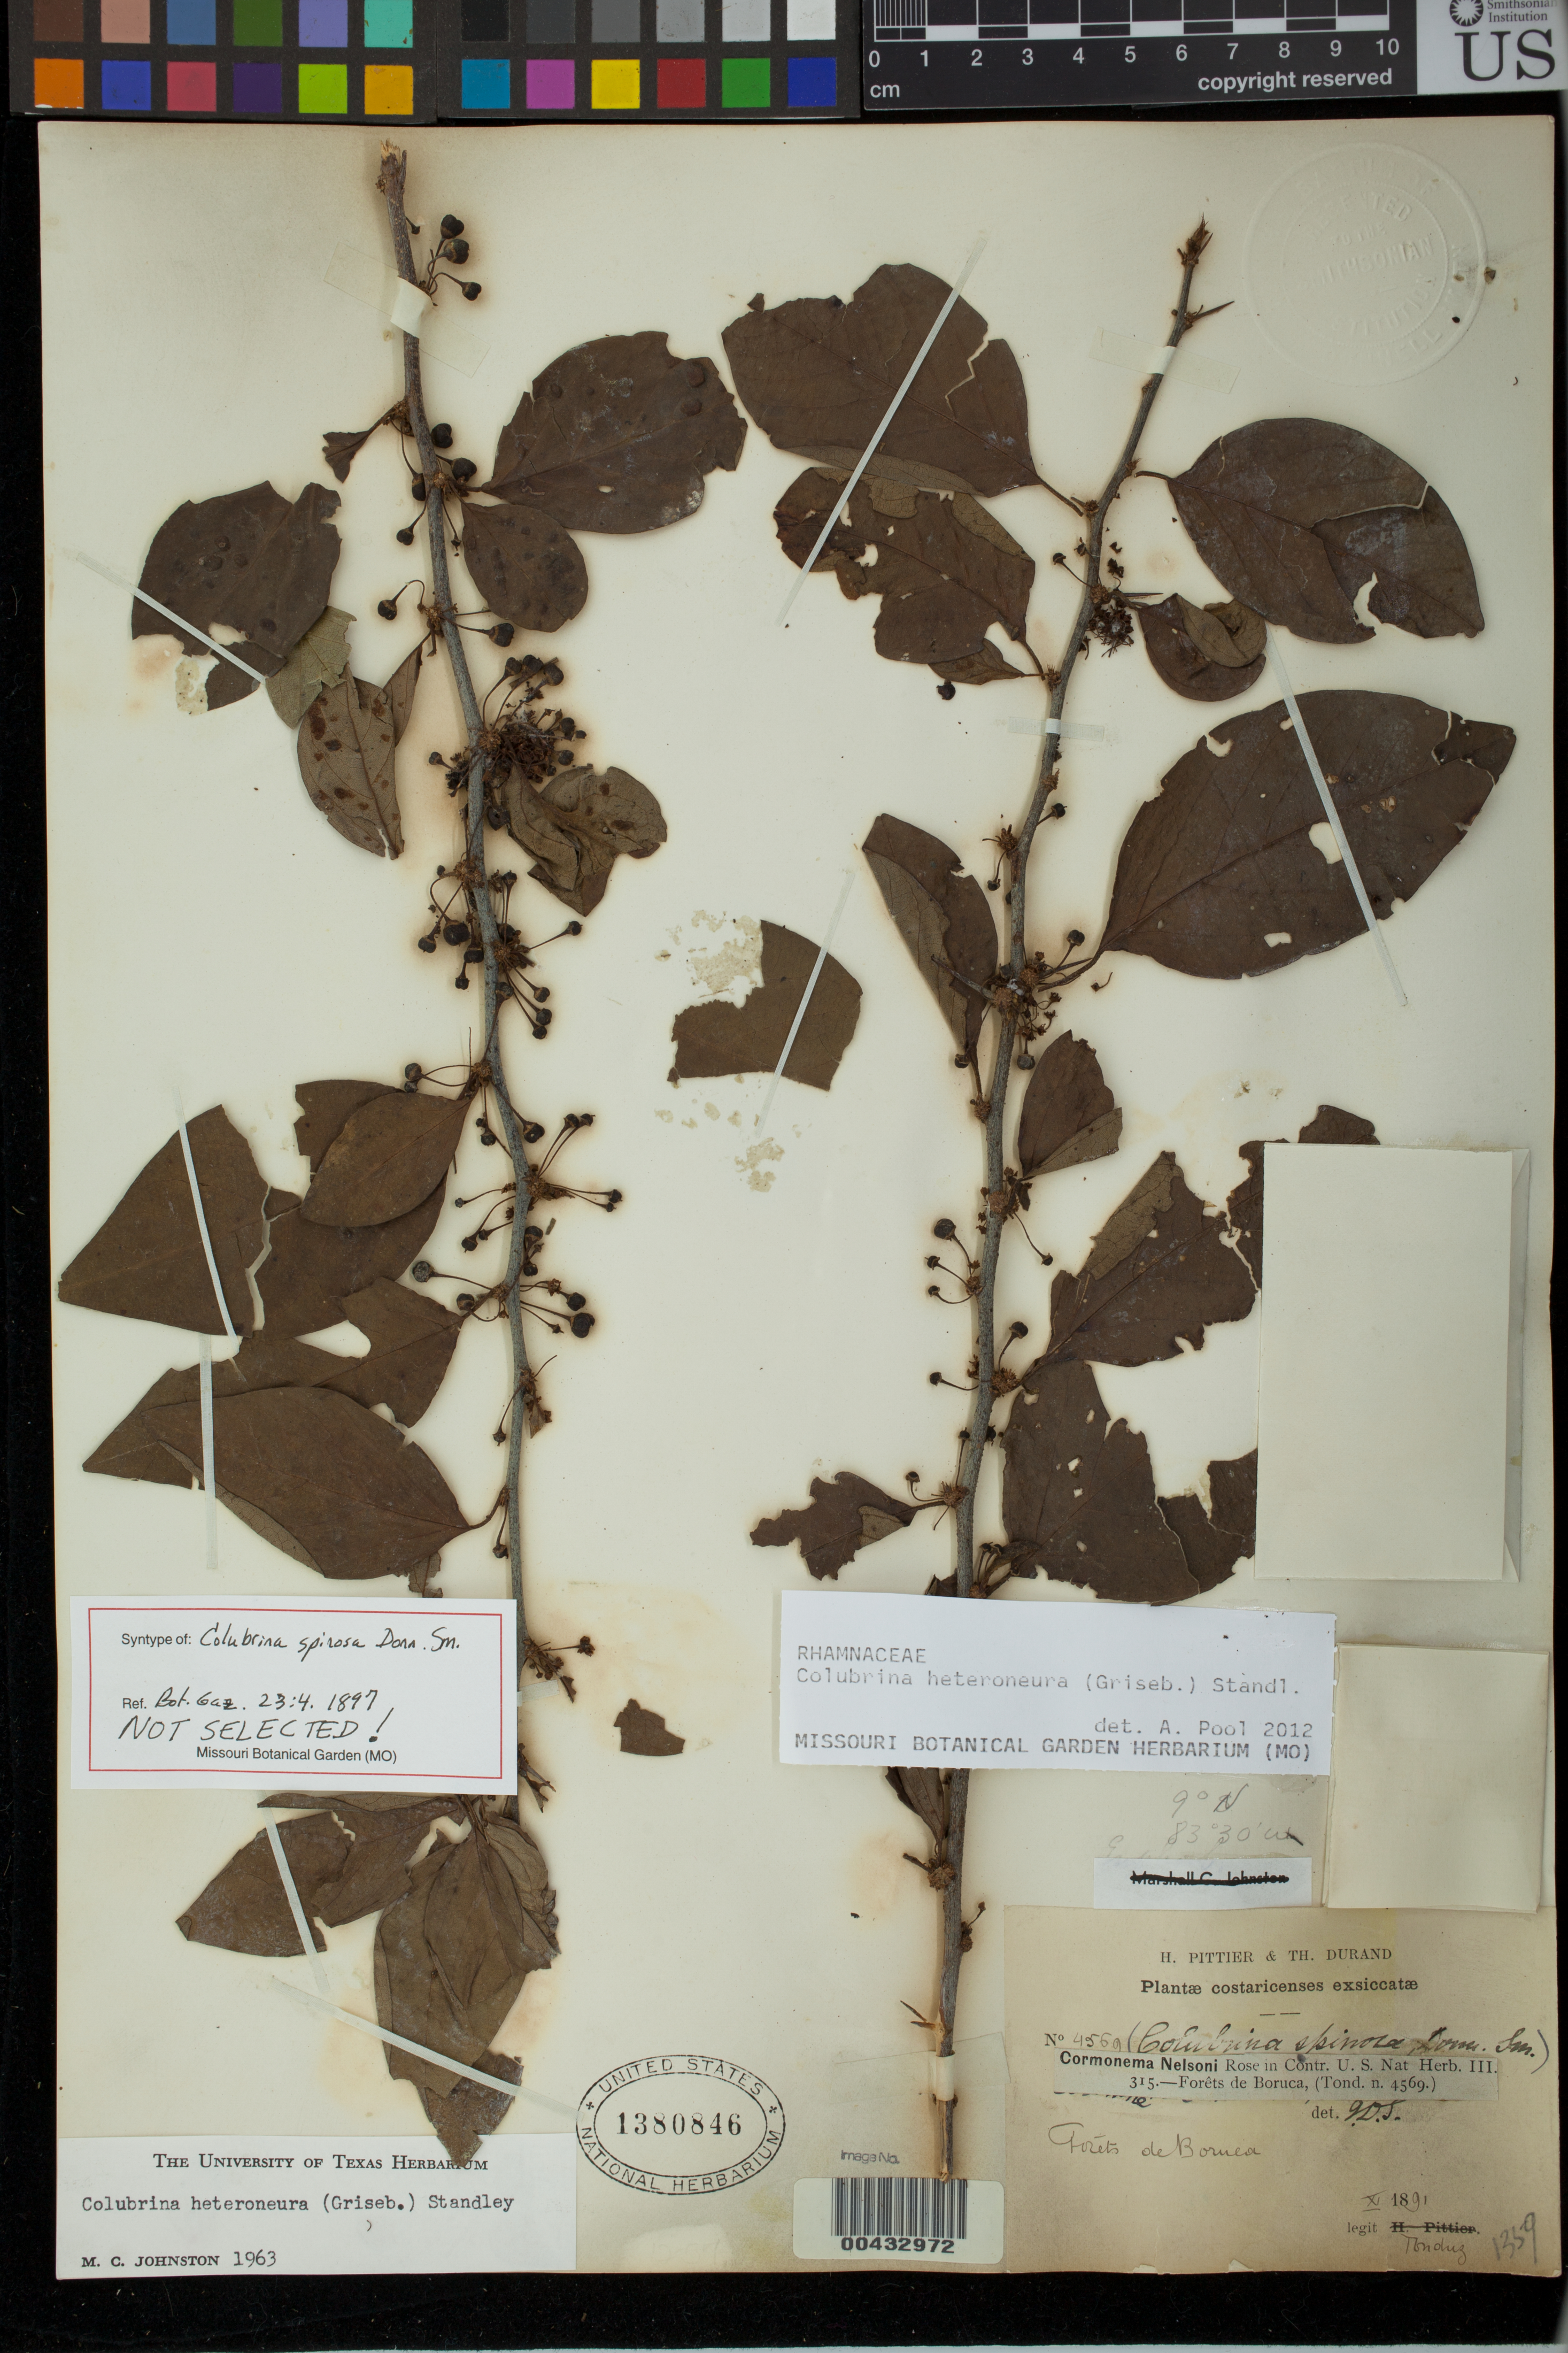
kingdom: Plantae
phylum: Tracheophyta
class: Magnoliopsida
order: Rosales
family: Rhamnaceae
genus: Colubrina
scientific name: Colubrina spinosa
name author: Donn. Sm.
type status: Syntype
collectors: A. Tonduz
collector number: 4569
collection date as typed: Nov 1891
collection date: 1891-11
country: Costa Rica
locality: Forets de Boruca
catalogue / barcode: US 1380846